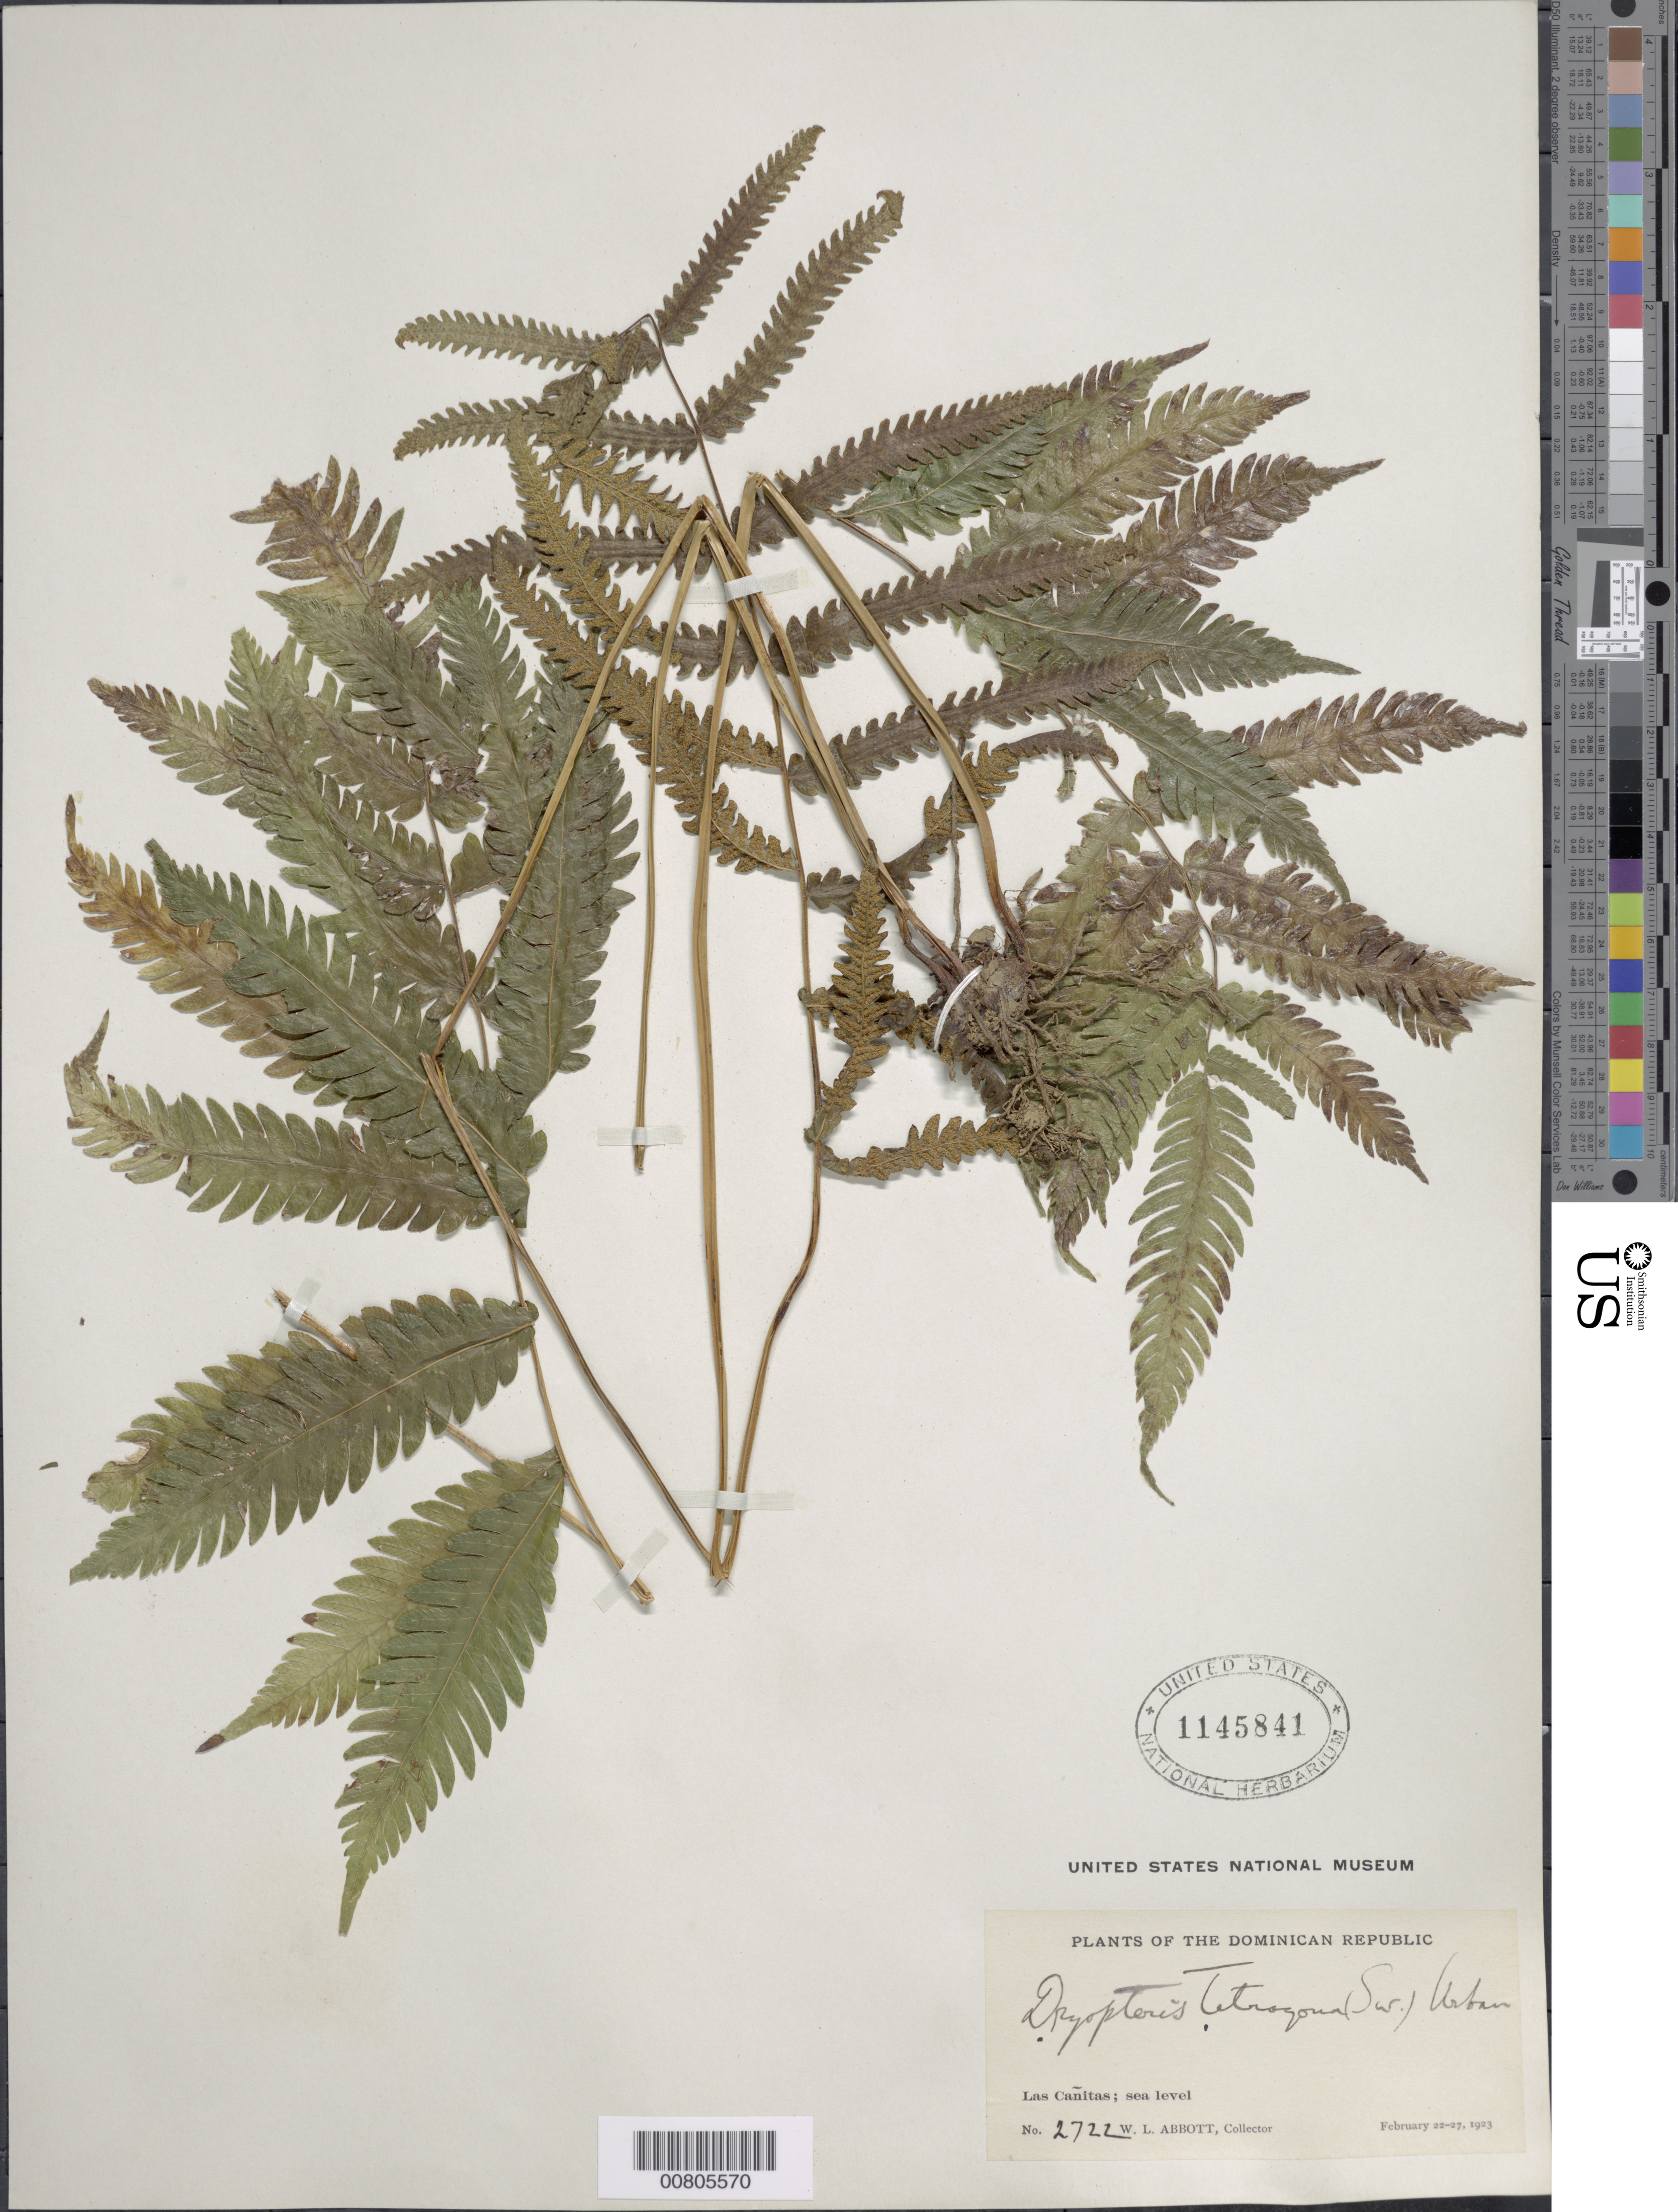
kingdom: Plantae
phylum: Tracheophyta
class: Polypodiopsida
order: Polypodiales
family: Thelypteridaceae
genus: Goniopteris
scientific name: Goniopteris subtetragona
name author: (Link) Vareschi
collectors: W. L. Abbott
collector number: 2722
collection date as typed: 22 Feb 1923 to 27 Feb 1892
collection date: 1892-02-27/1923-02-22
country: Dominican Republic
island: Hispaniola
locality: Las Cañitas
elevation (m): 0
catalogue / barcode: US 1145841